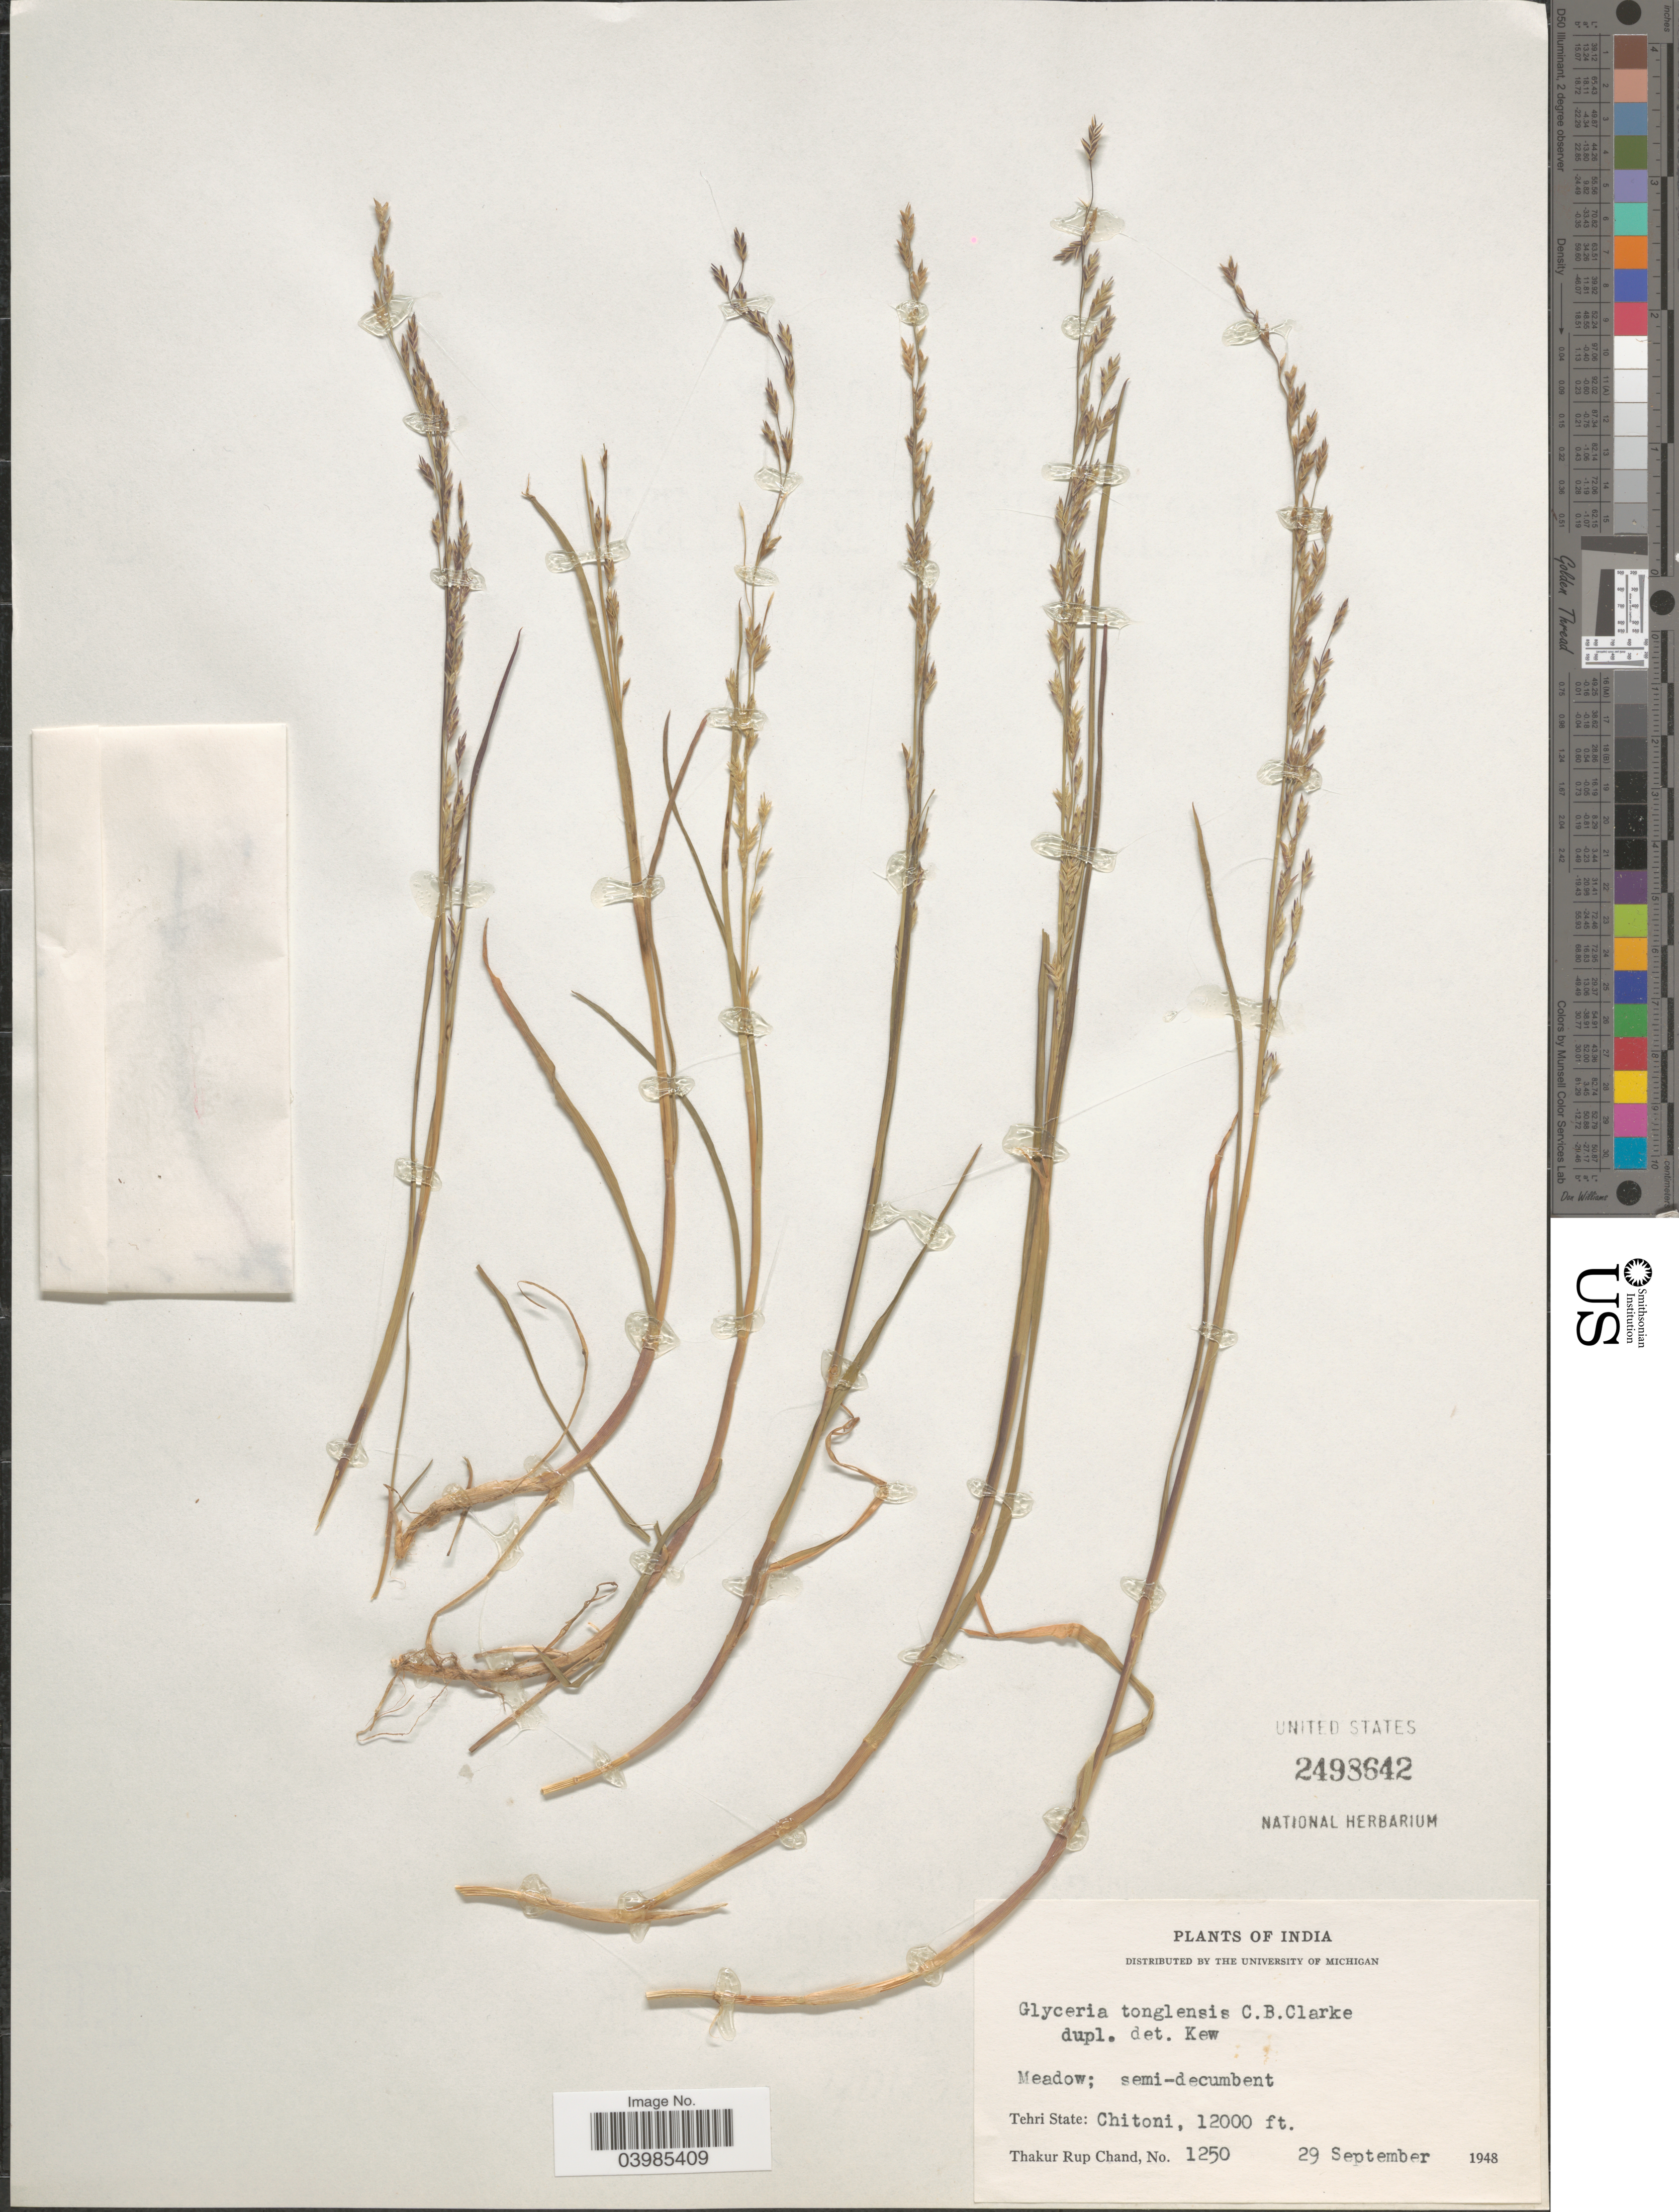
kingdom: Plantae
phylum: Tracheophyta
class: Liliopsida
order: Poales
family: Poaceae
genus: Glyceria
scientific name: Glyceria tonglensis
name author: C.B. Clarke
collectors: T. R. Chand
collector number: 1250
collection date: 1948-09-29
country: India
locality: Tehri State: Chitoni.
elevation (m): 3658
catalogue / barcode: US 2498642